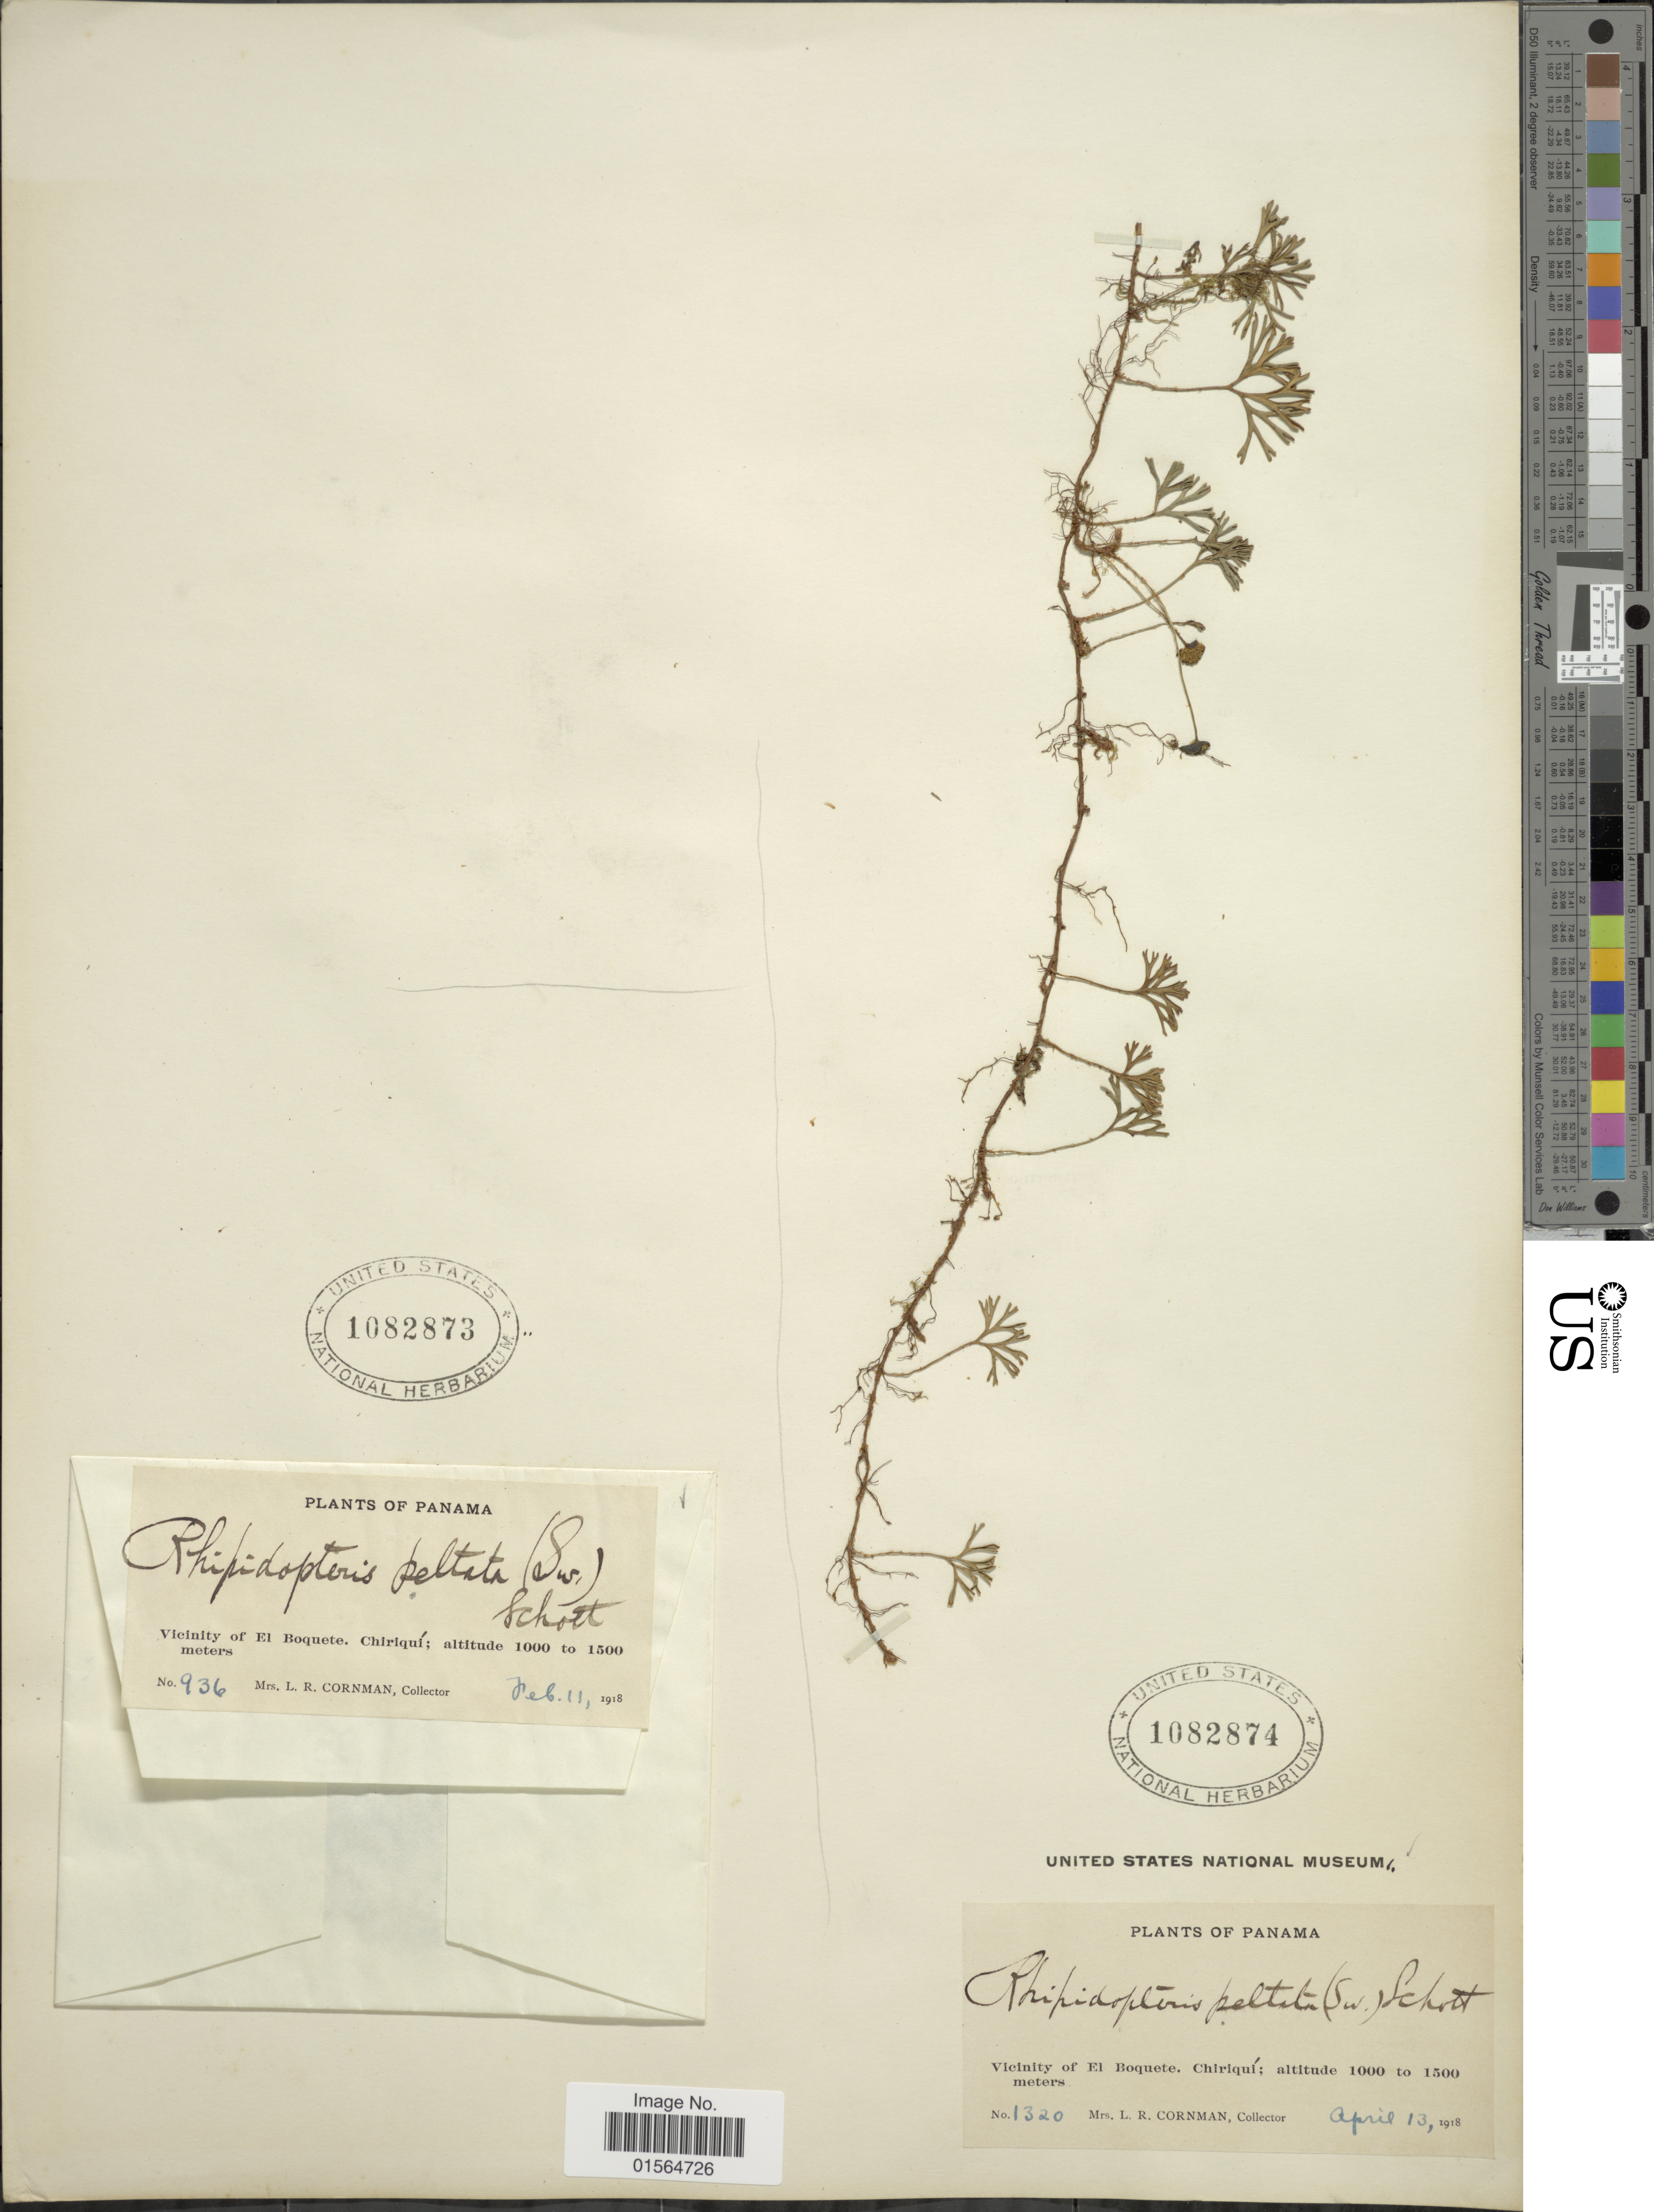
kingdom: Plantae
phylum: Tracheophyta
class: Polypodiopsida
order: Polypodiales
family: Dryopteridaceae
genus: Elaphoglossum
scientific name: Elaphoglossum peltatum f. peltatum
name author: (Sw.) Urb.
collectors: L. Cornman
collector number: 936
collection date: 1918-02-11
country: Panama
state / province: Chiriqui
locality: Vicinity of El Boquete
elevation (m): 1000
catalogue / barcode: US 1082873